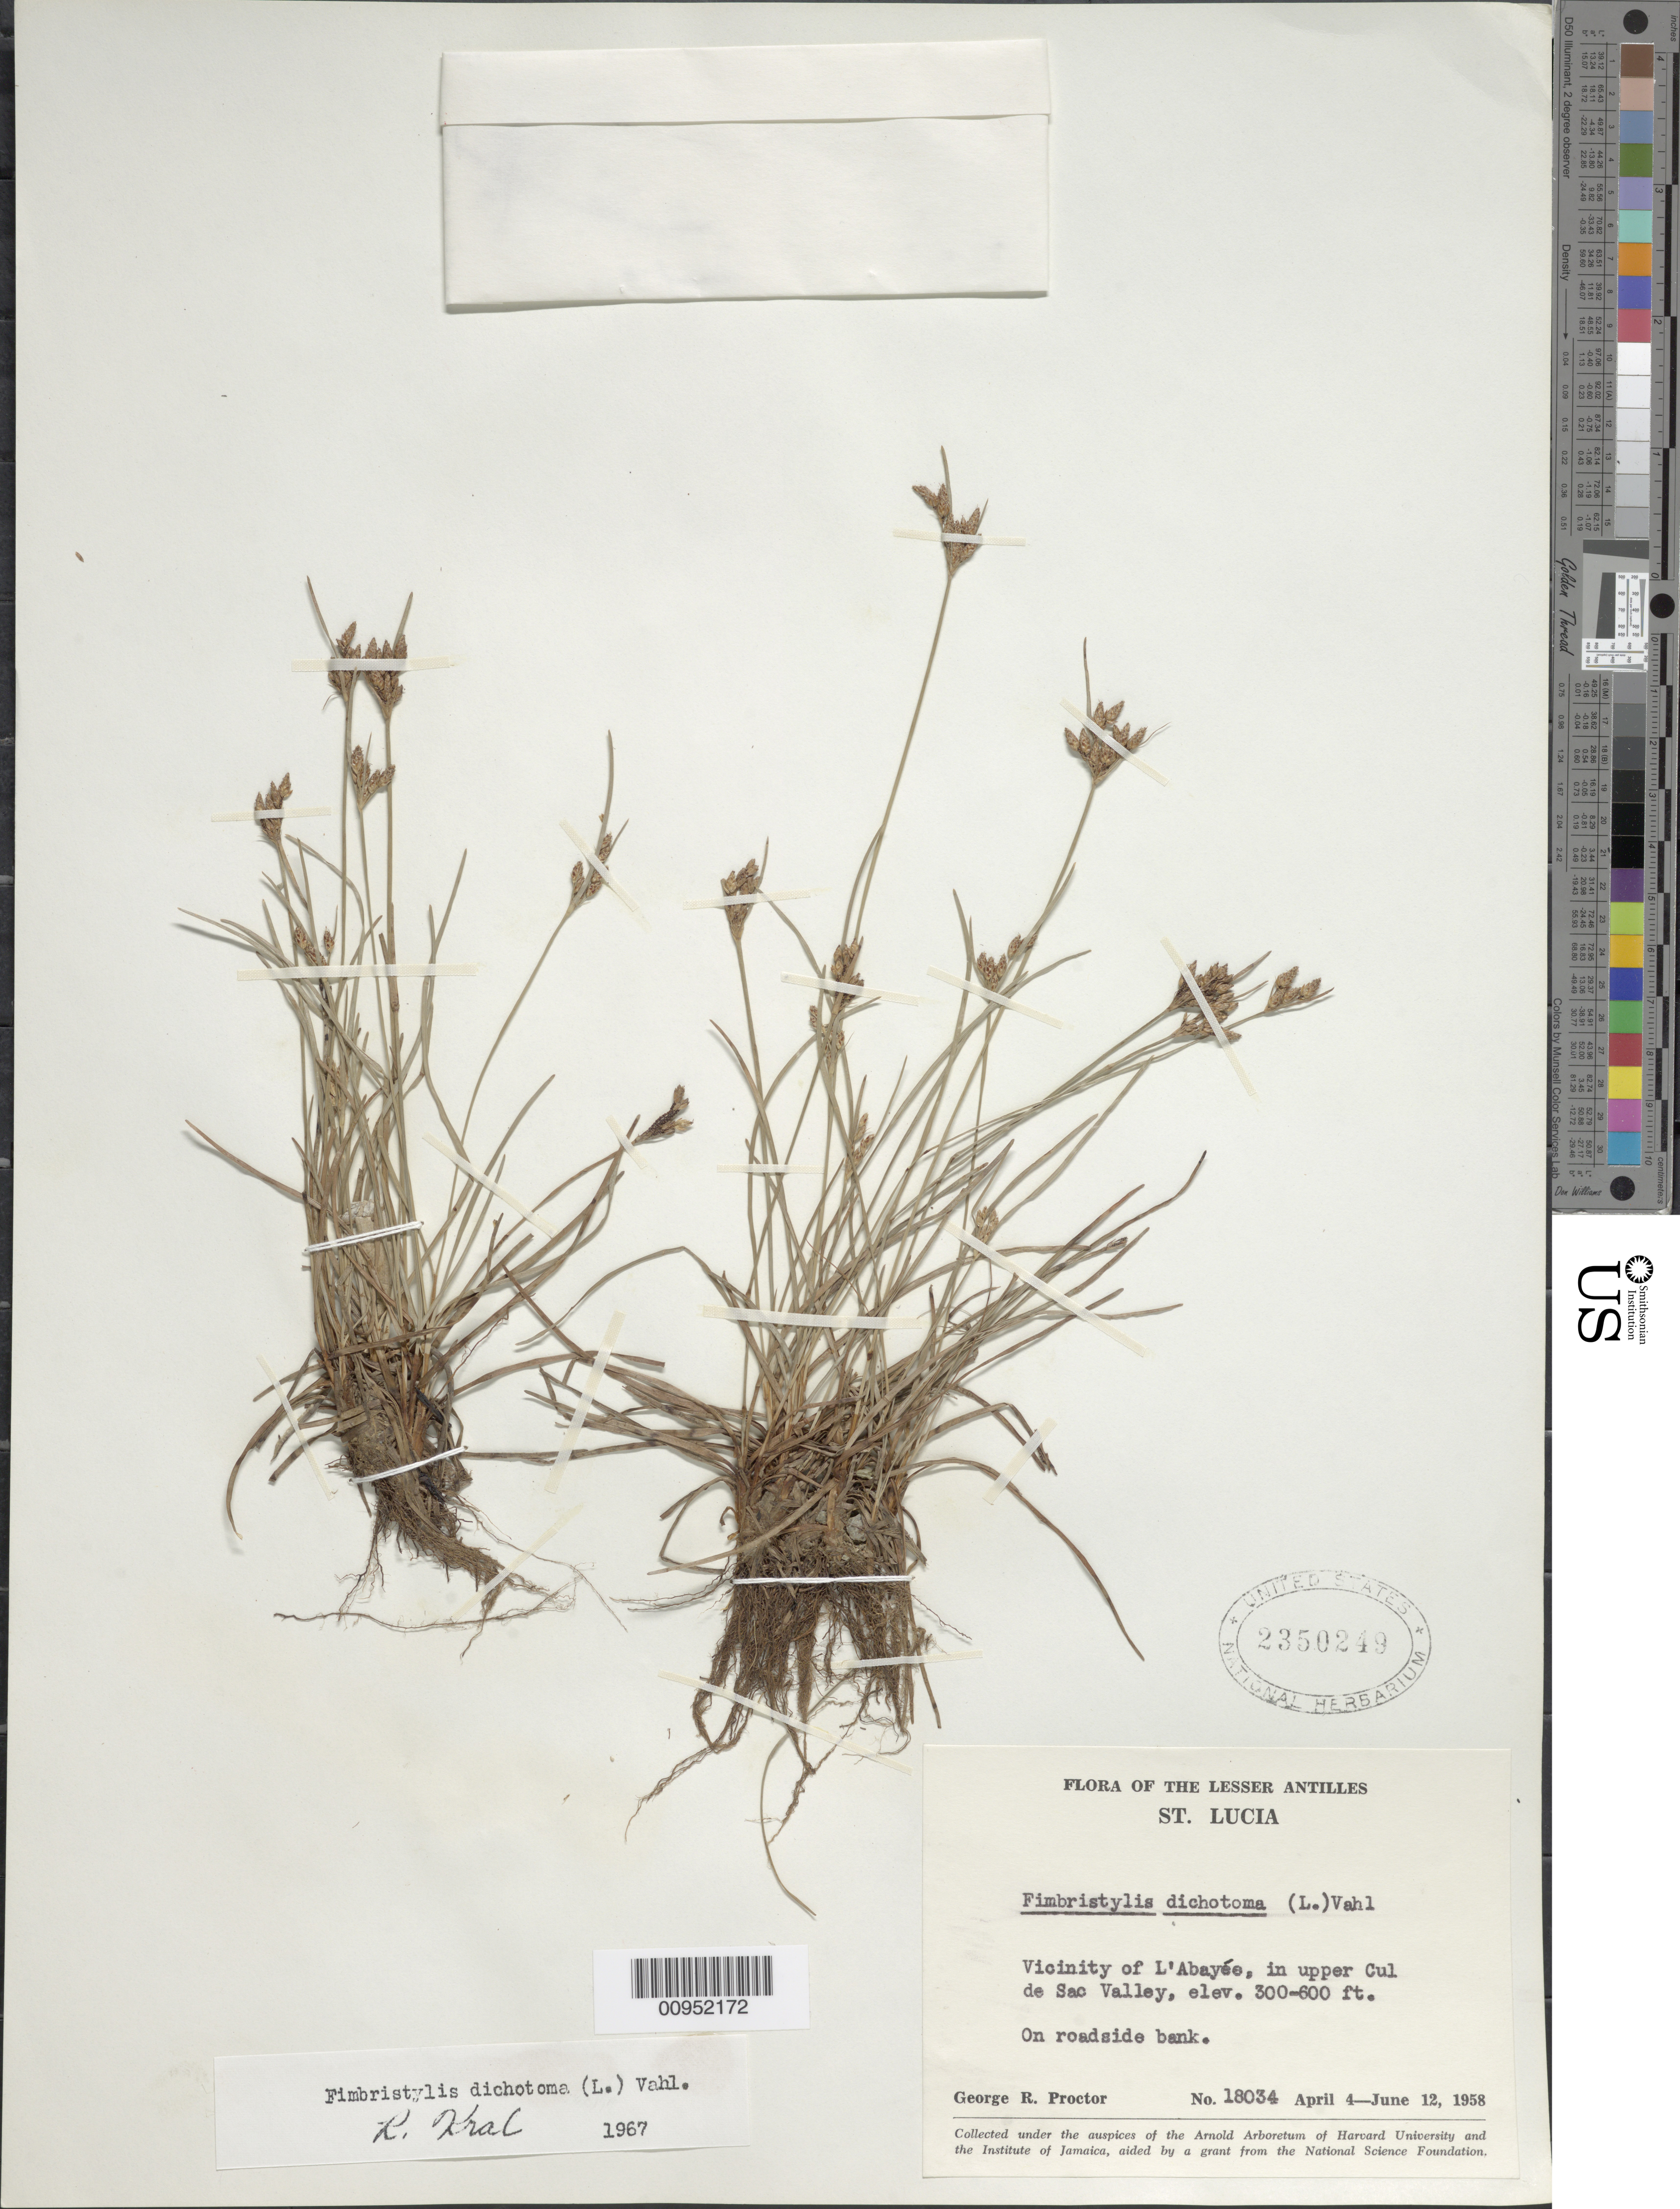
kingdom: Plantae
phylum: Tracheophyta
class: Liliopsida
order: Poales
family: Cyperaceae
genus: Fimbristylis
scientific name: Fimbristylis dichotoma subsp. dichotoma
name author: (L.) Vahl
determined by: Kral, Robert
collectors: G. R. Proctor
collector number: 18034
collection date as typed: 04 Apr 1958 to 12 Jun 1958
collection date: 1958-04-04/1958-06-12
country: St. Lucia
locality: Vicinity of L'Abayée, in upper Cul de Sac Valley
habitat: On roadside bank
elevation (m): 91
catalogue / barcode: US 2350249